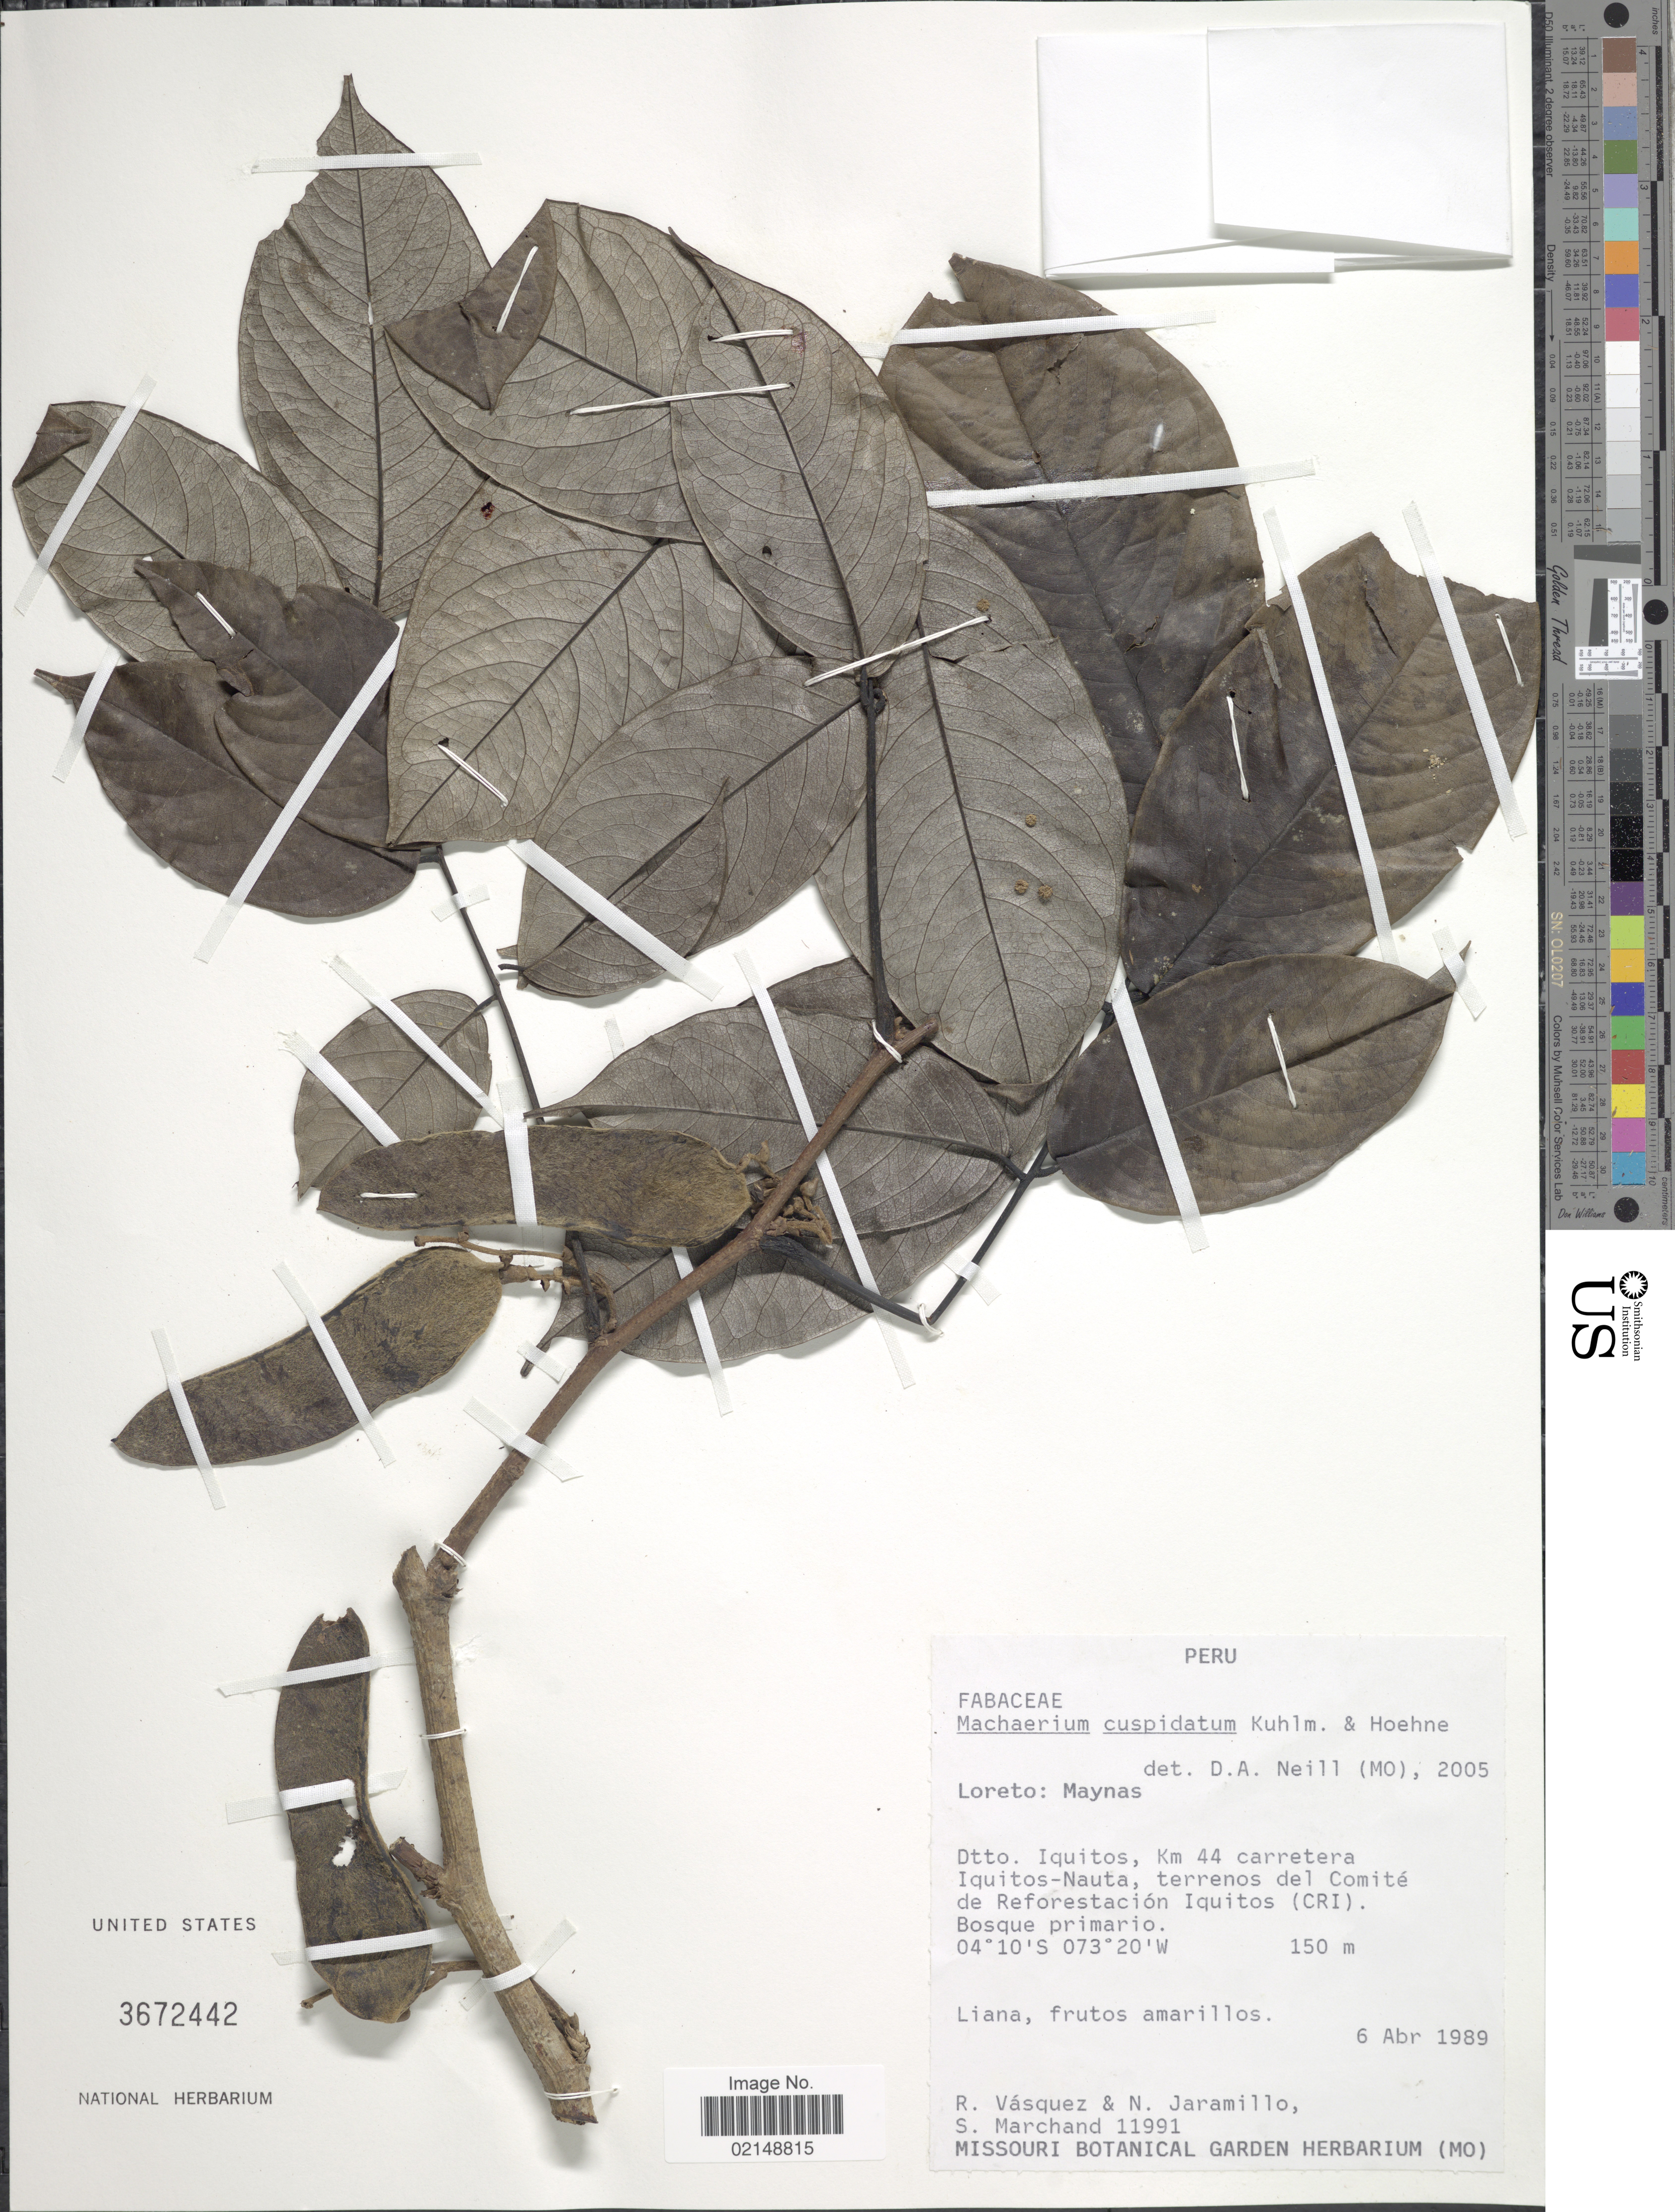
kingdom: Plantae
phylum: Tracheophyta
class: Magnoliopsida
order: Fabales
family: Fabaceae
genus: Machaerium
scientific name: Machaerium cuspidatum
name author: Kuhlm. & Hoehne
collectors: R. Vásquez, N. Jaramillo & S. Marchand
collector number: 11991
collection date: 1989-04-06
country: Peru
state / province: Loreto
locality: Maynas, Dtto. Iquitos, km 44 carretera Iquitos-Nauta, terrenos del Comite de Reforestacion Iquitos (CRI)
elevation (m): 150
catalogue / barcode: US 3672442